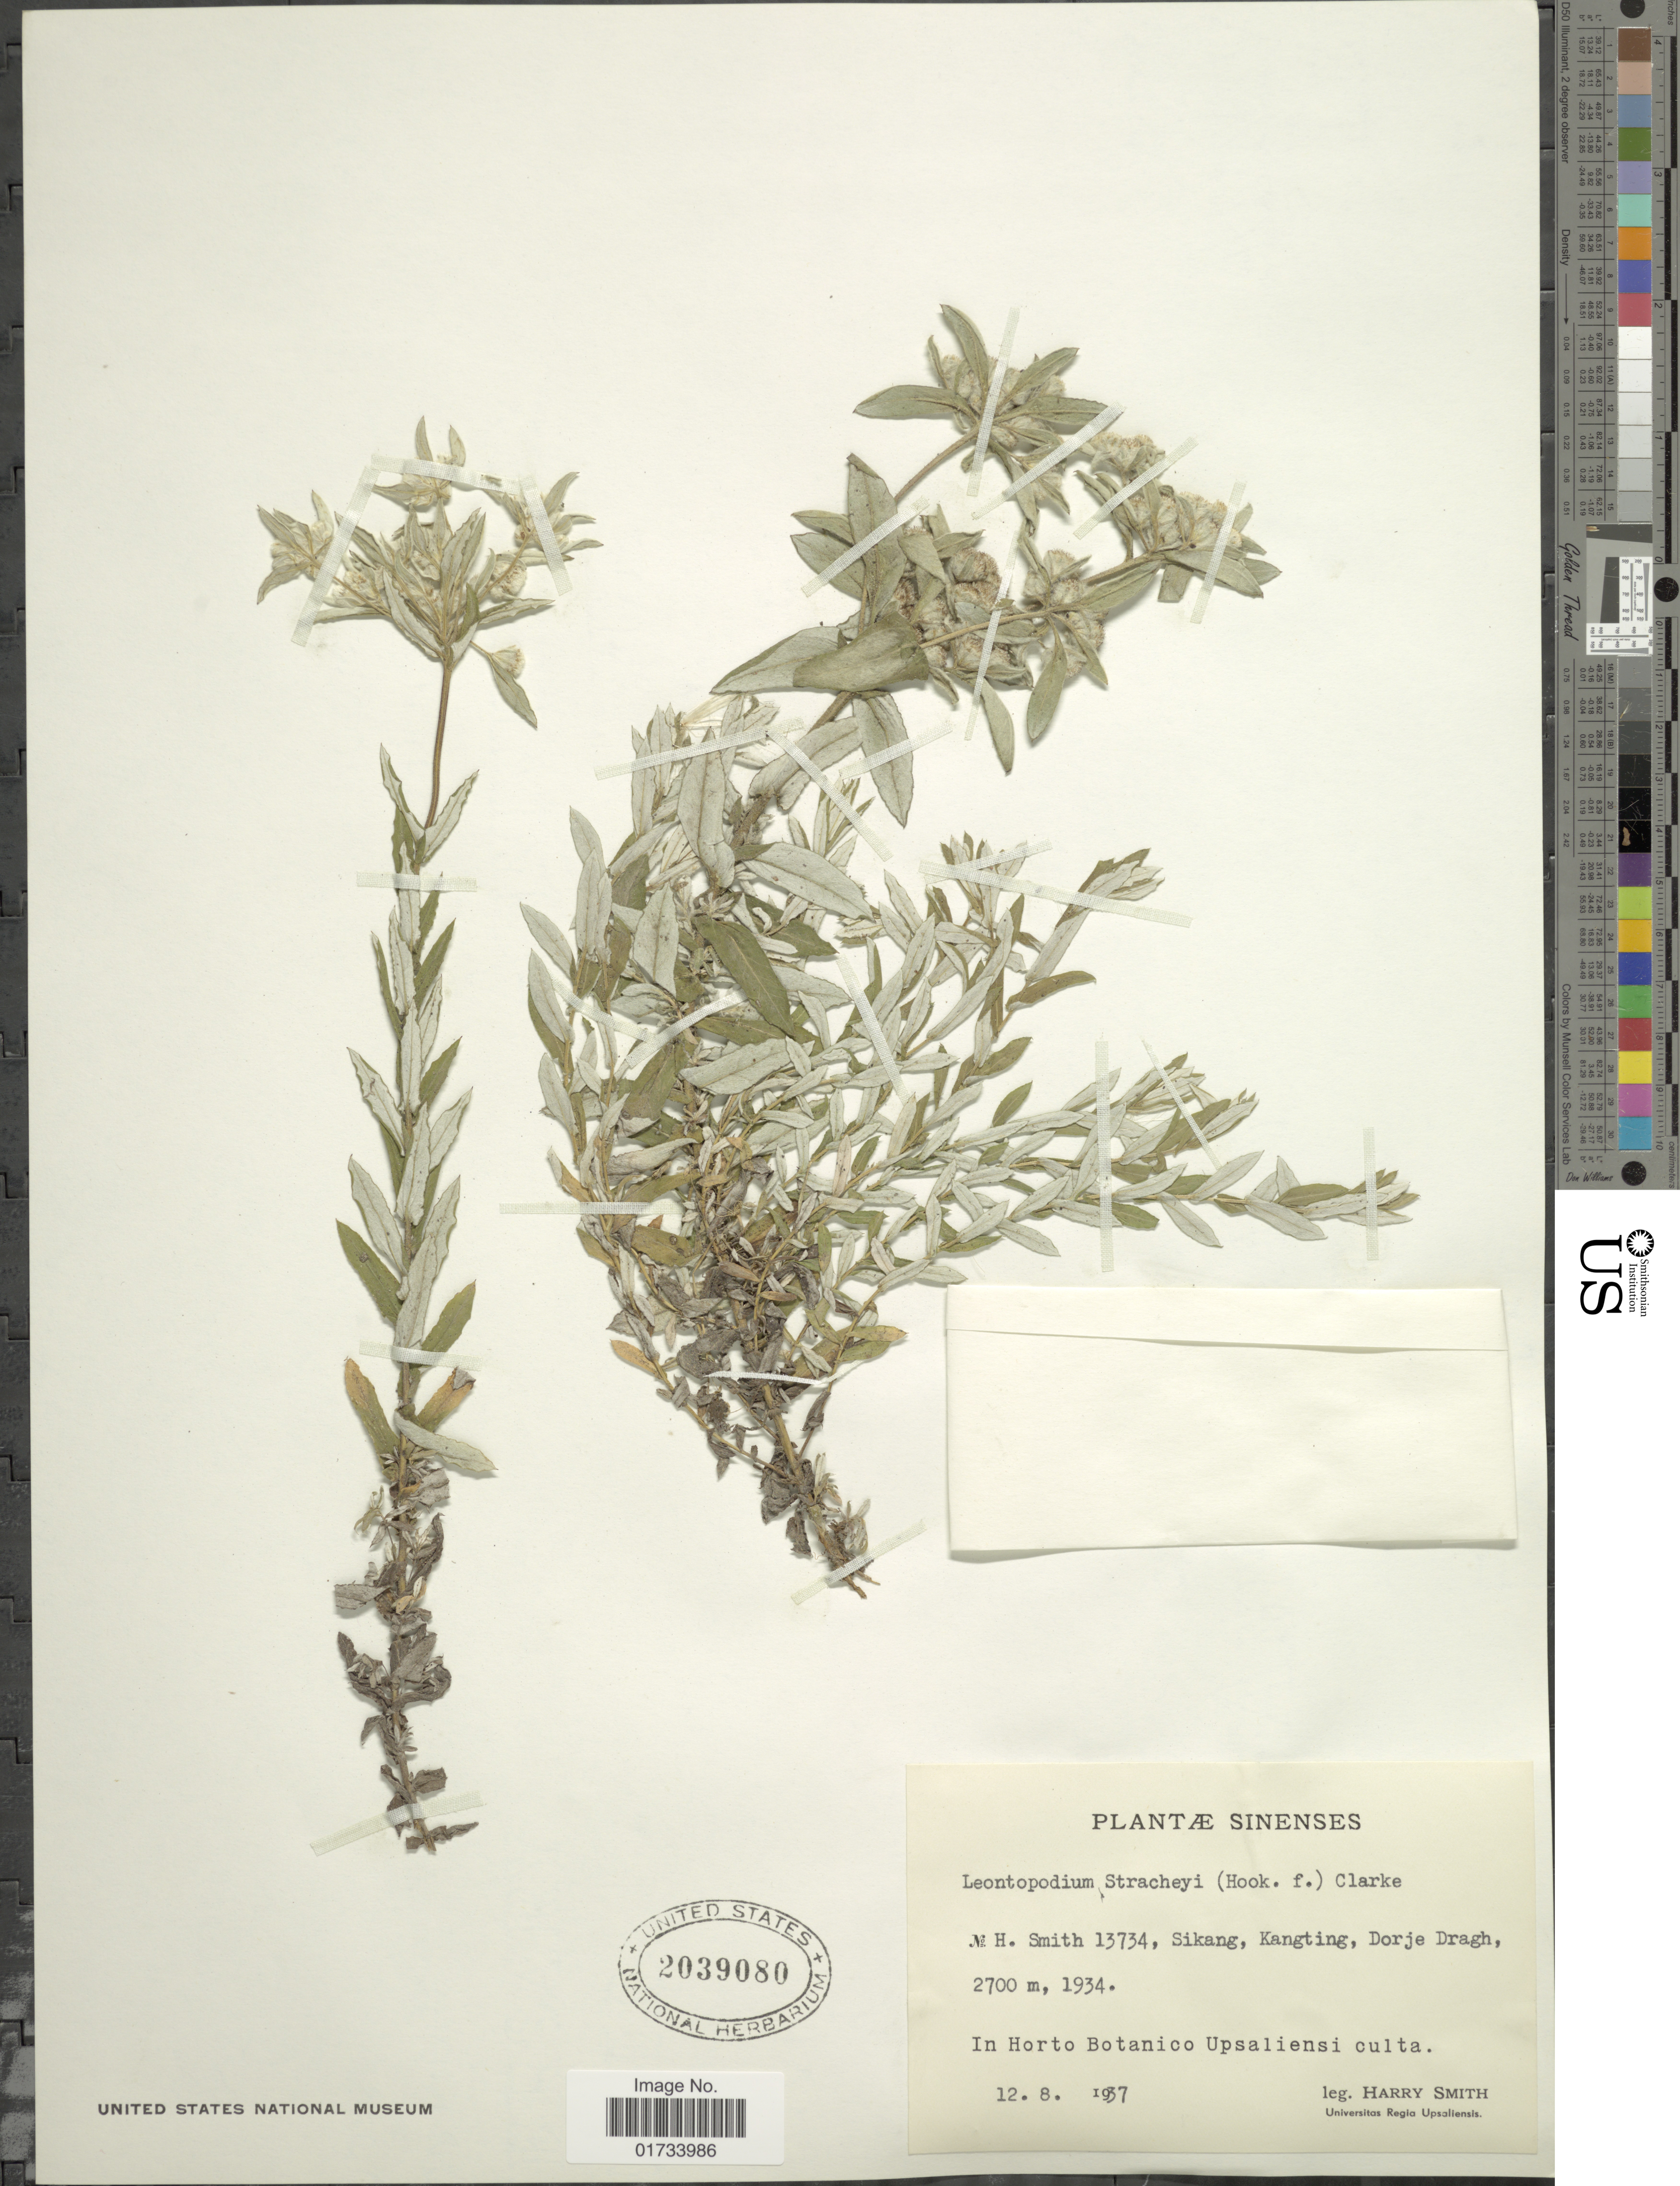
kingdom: Plantae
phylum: Tracheophyta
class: Magnoliopsida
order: Asterales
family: Asteraceae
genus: Leontopodium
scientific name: Leontopodium stracheyi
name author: (Hook. f.) C.B. Clarke ex Hemsl.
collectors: H. Smith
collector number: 13734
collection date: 1937-08-12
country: China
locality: In horto Botanico Upsaliensi culta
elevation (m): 2700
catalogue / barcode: US 2039080